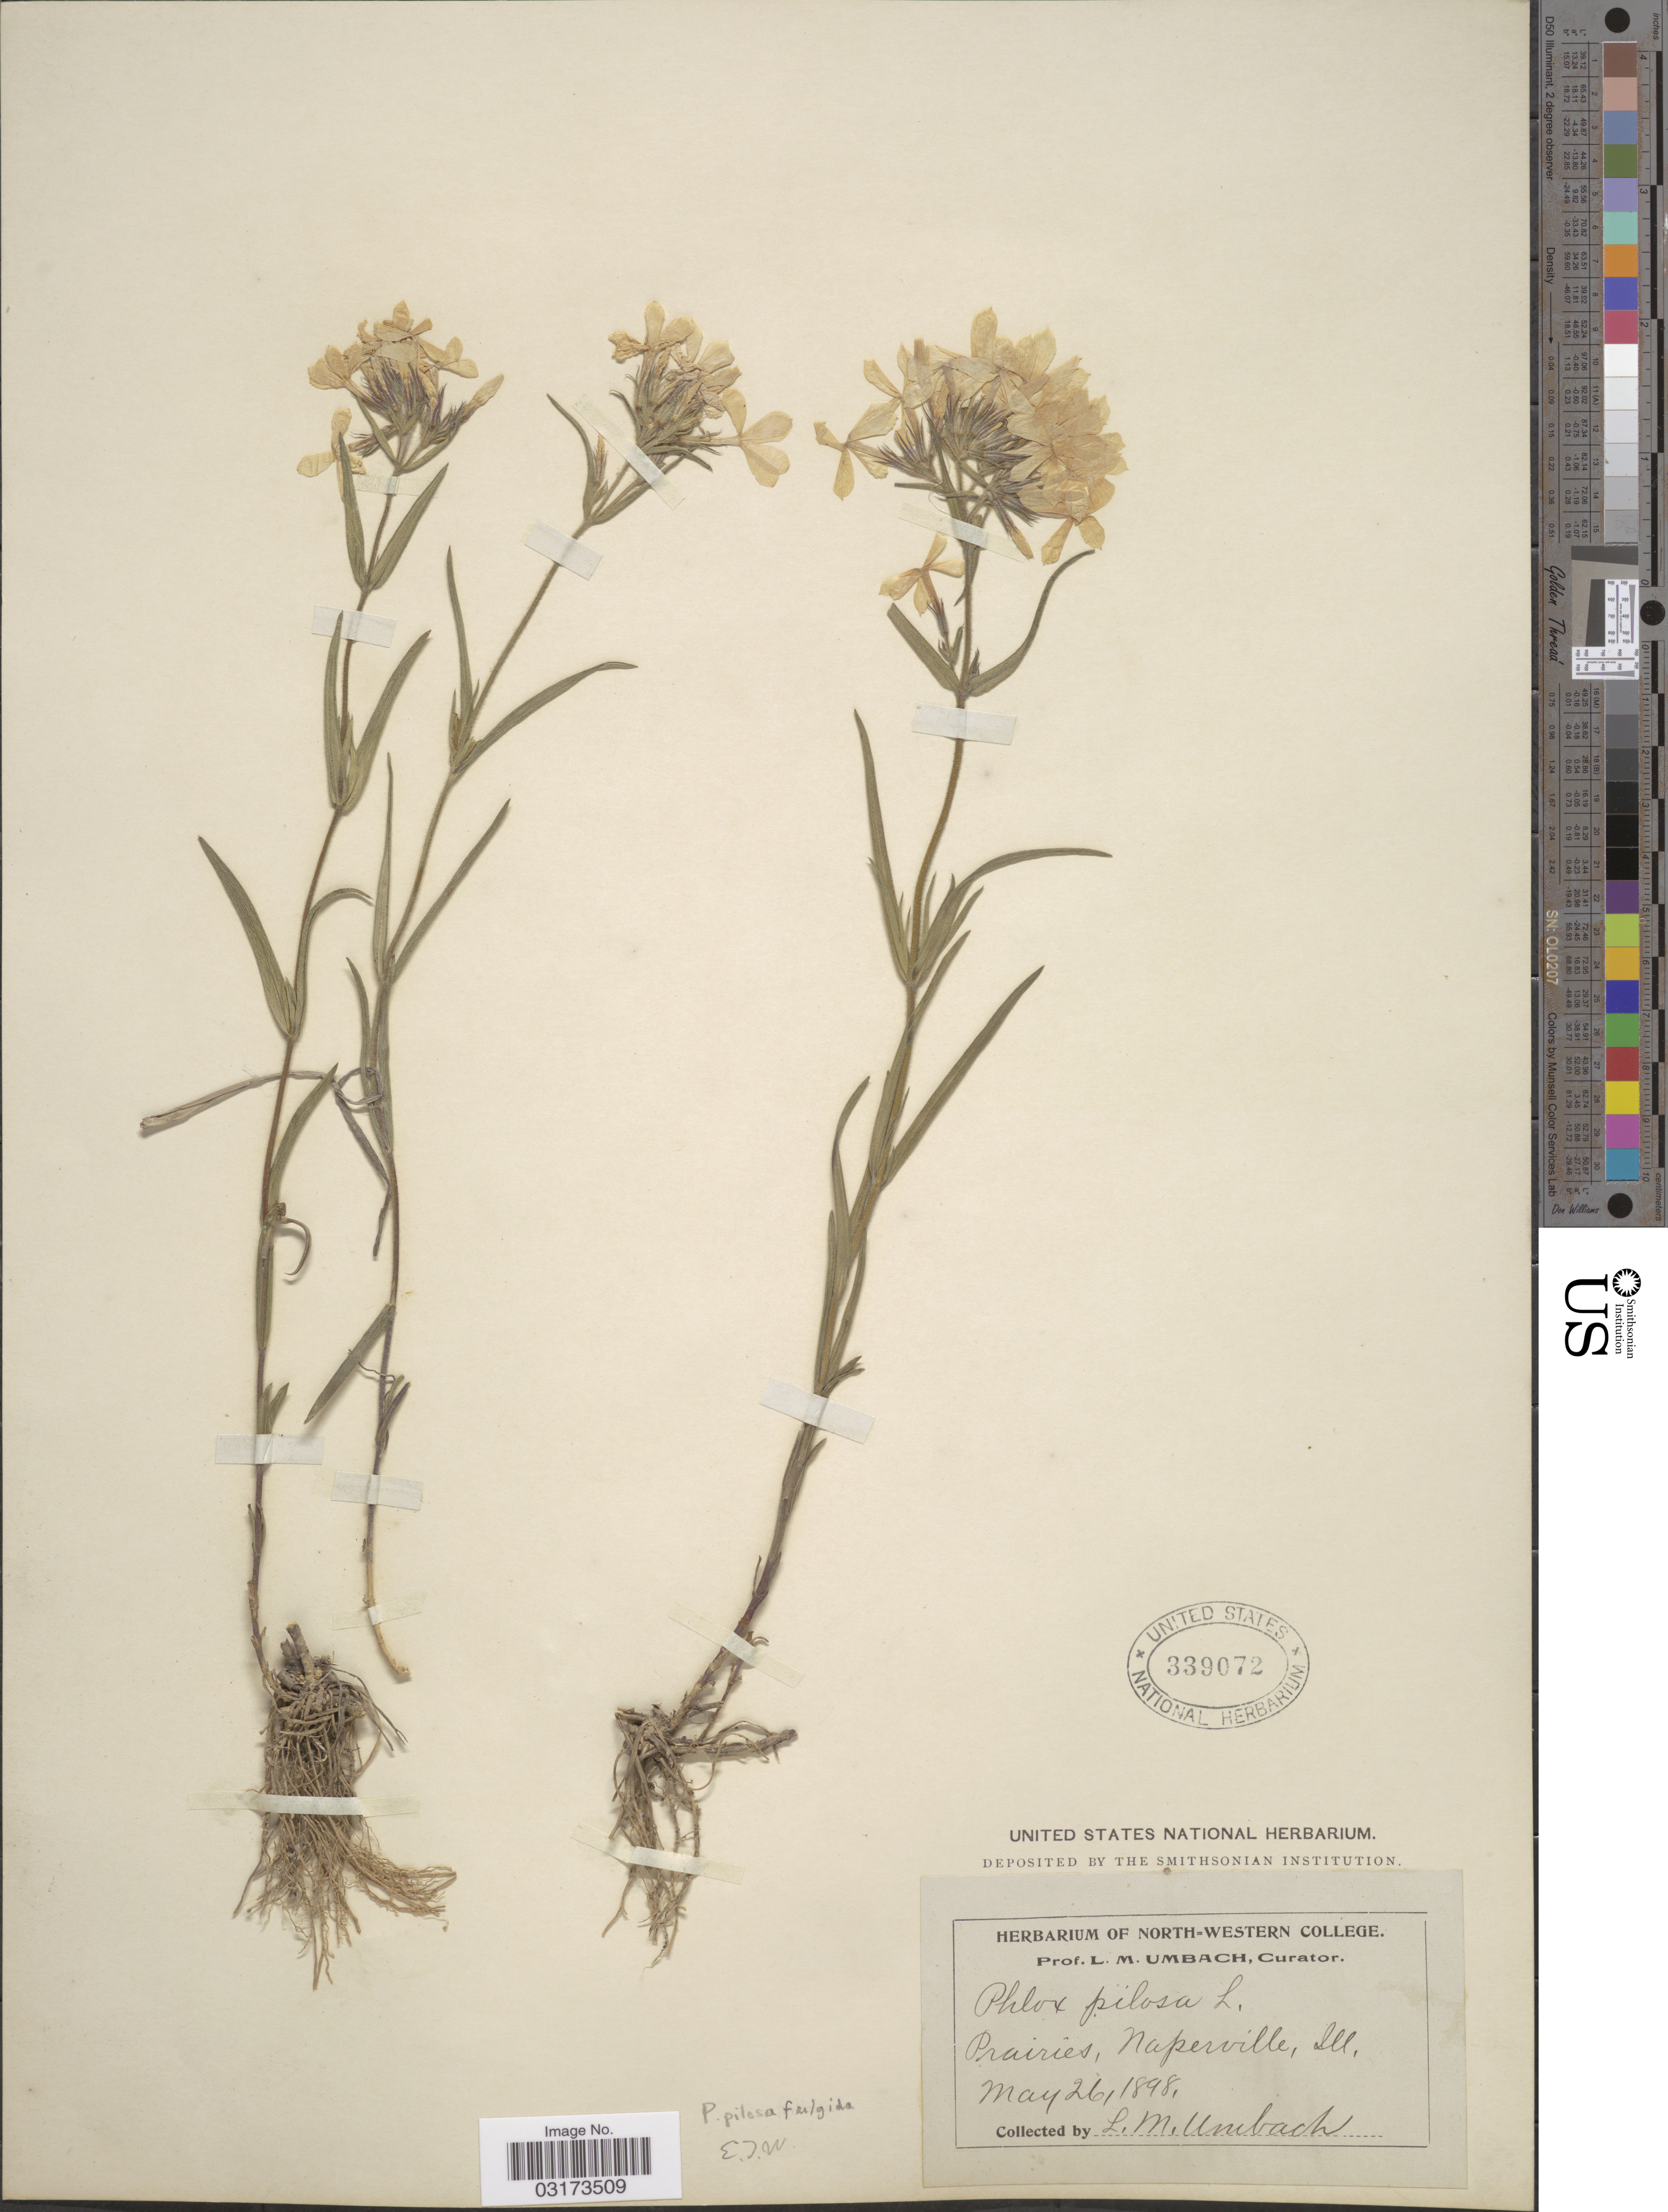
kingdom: Plantae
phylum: Tracheophyta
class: Magnoliopsida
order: Ericales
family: Polemoniaceae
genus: Phlox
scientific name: Phlox pilosa subsp. fulgida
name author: (Wherry) Wherry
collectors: L. M. Umbach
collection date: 1898-05-26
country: United States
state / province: Illinois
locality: Naperville.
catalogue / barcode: US 339072